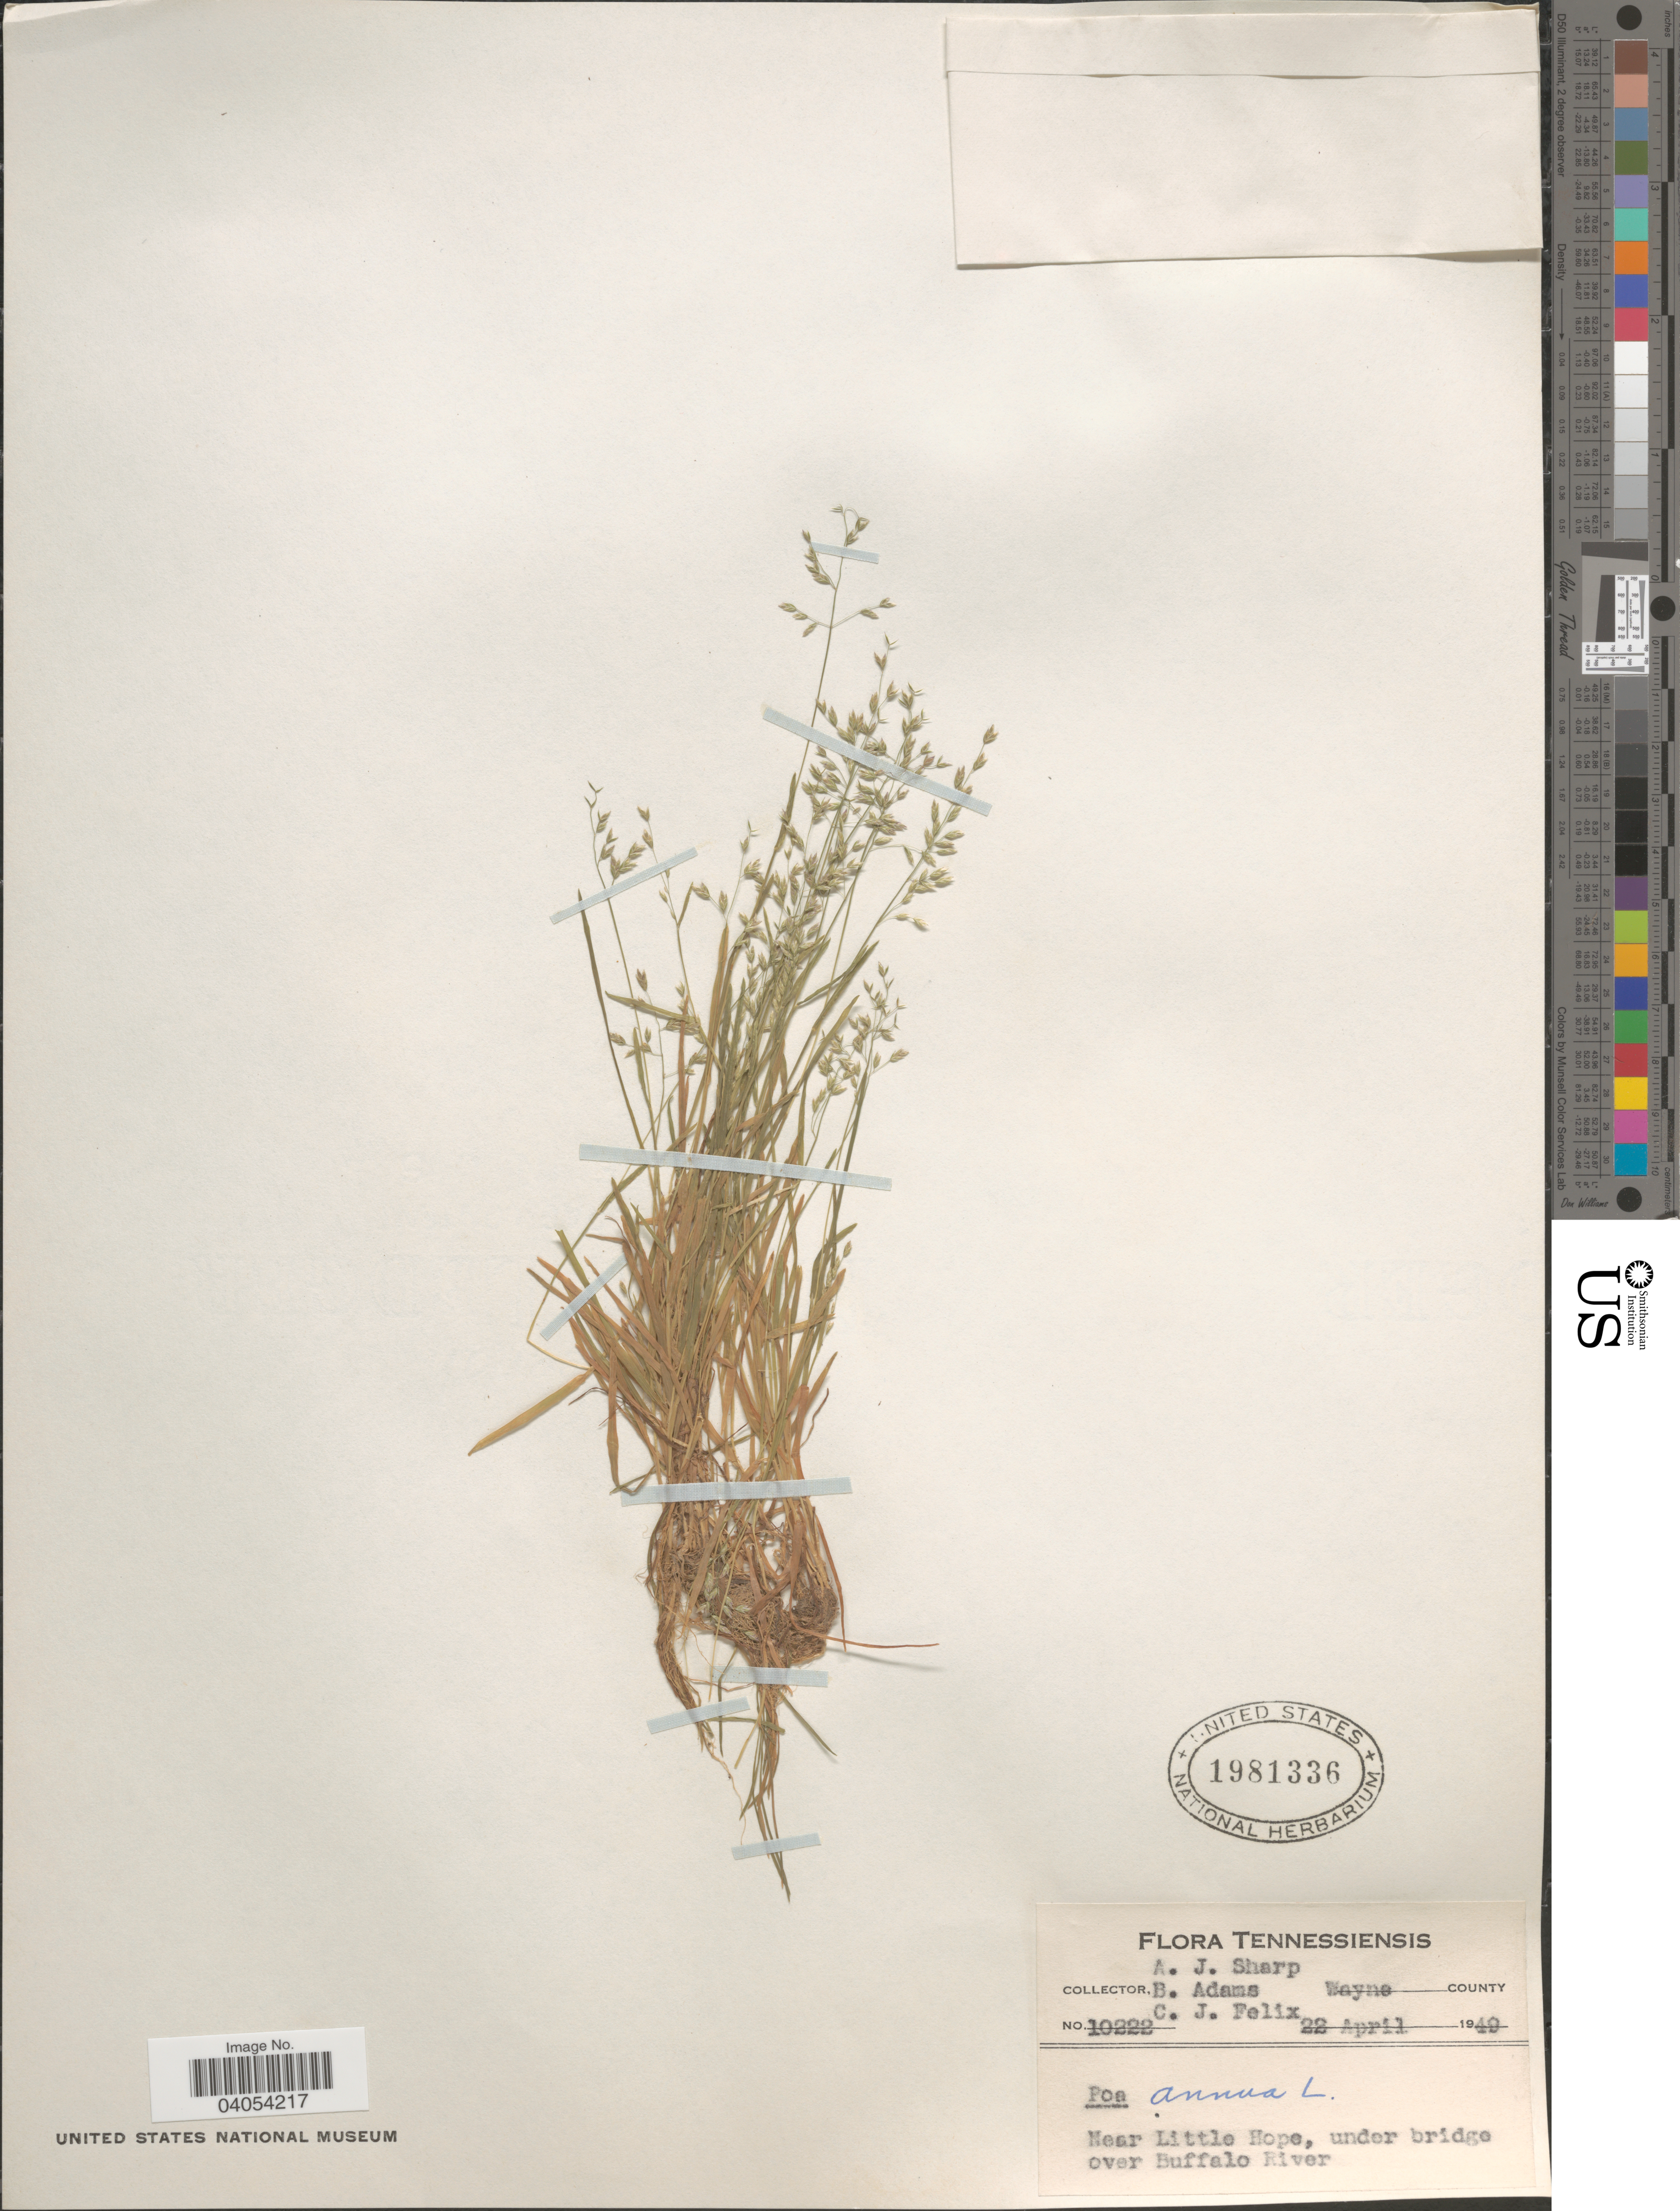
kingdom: Plantae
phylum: Tracheophyta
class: Liliopsida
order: Poales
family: Poaceae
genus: Poa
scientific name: Poa annua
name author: L.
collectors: A. J. Sharp, C. Felix & C. Felix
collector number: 10222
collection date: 1949-04-22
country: United States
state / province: Tennessee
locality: Wayne County. Near Little Hope, under bridge over Buffalo River.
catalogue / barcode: US 1981336